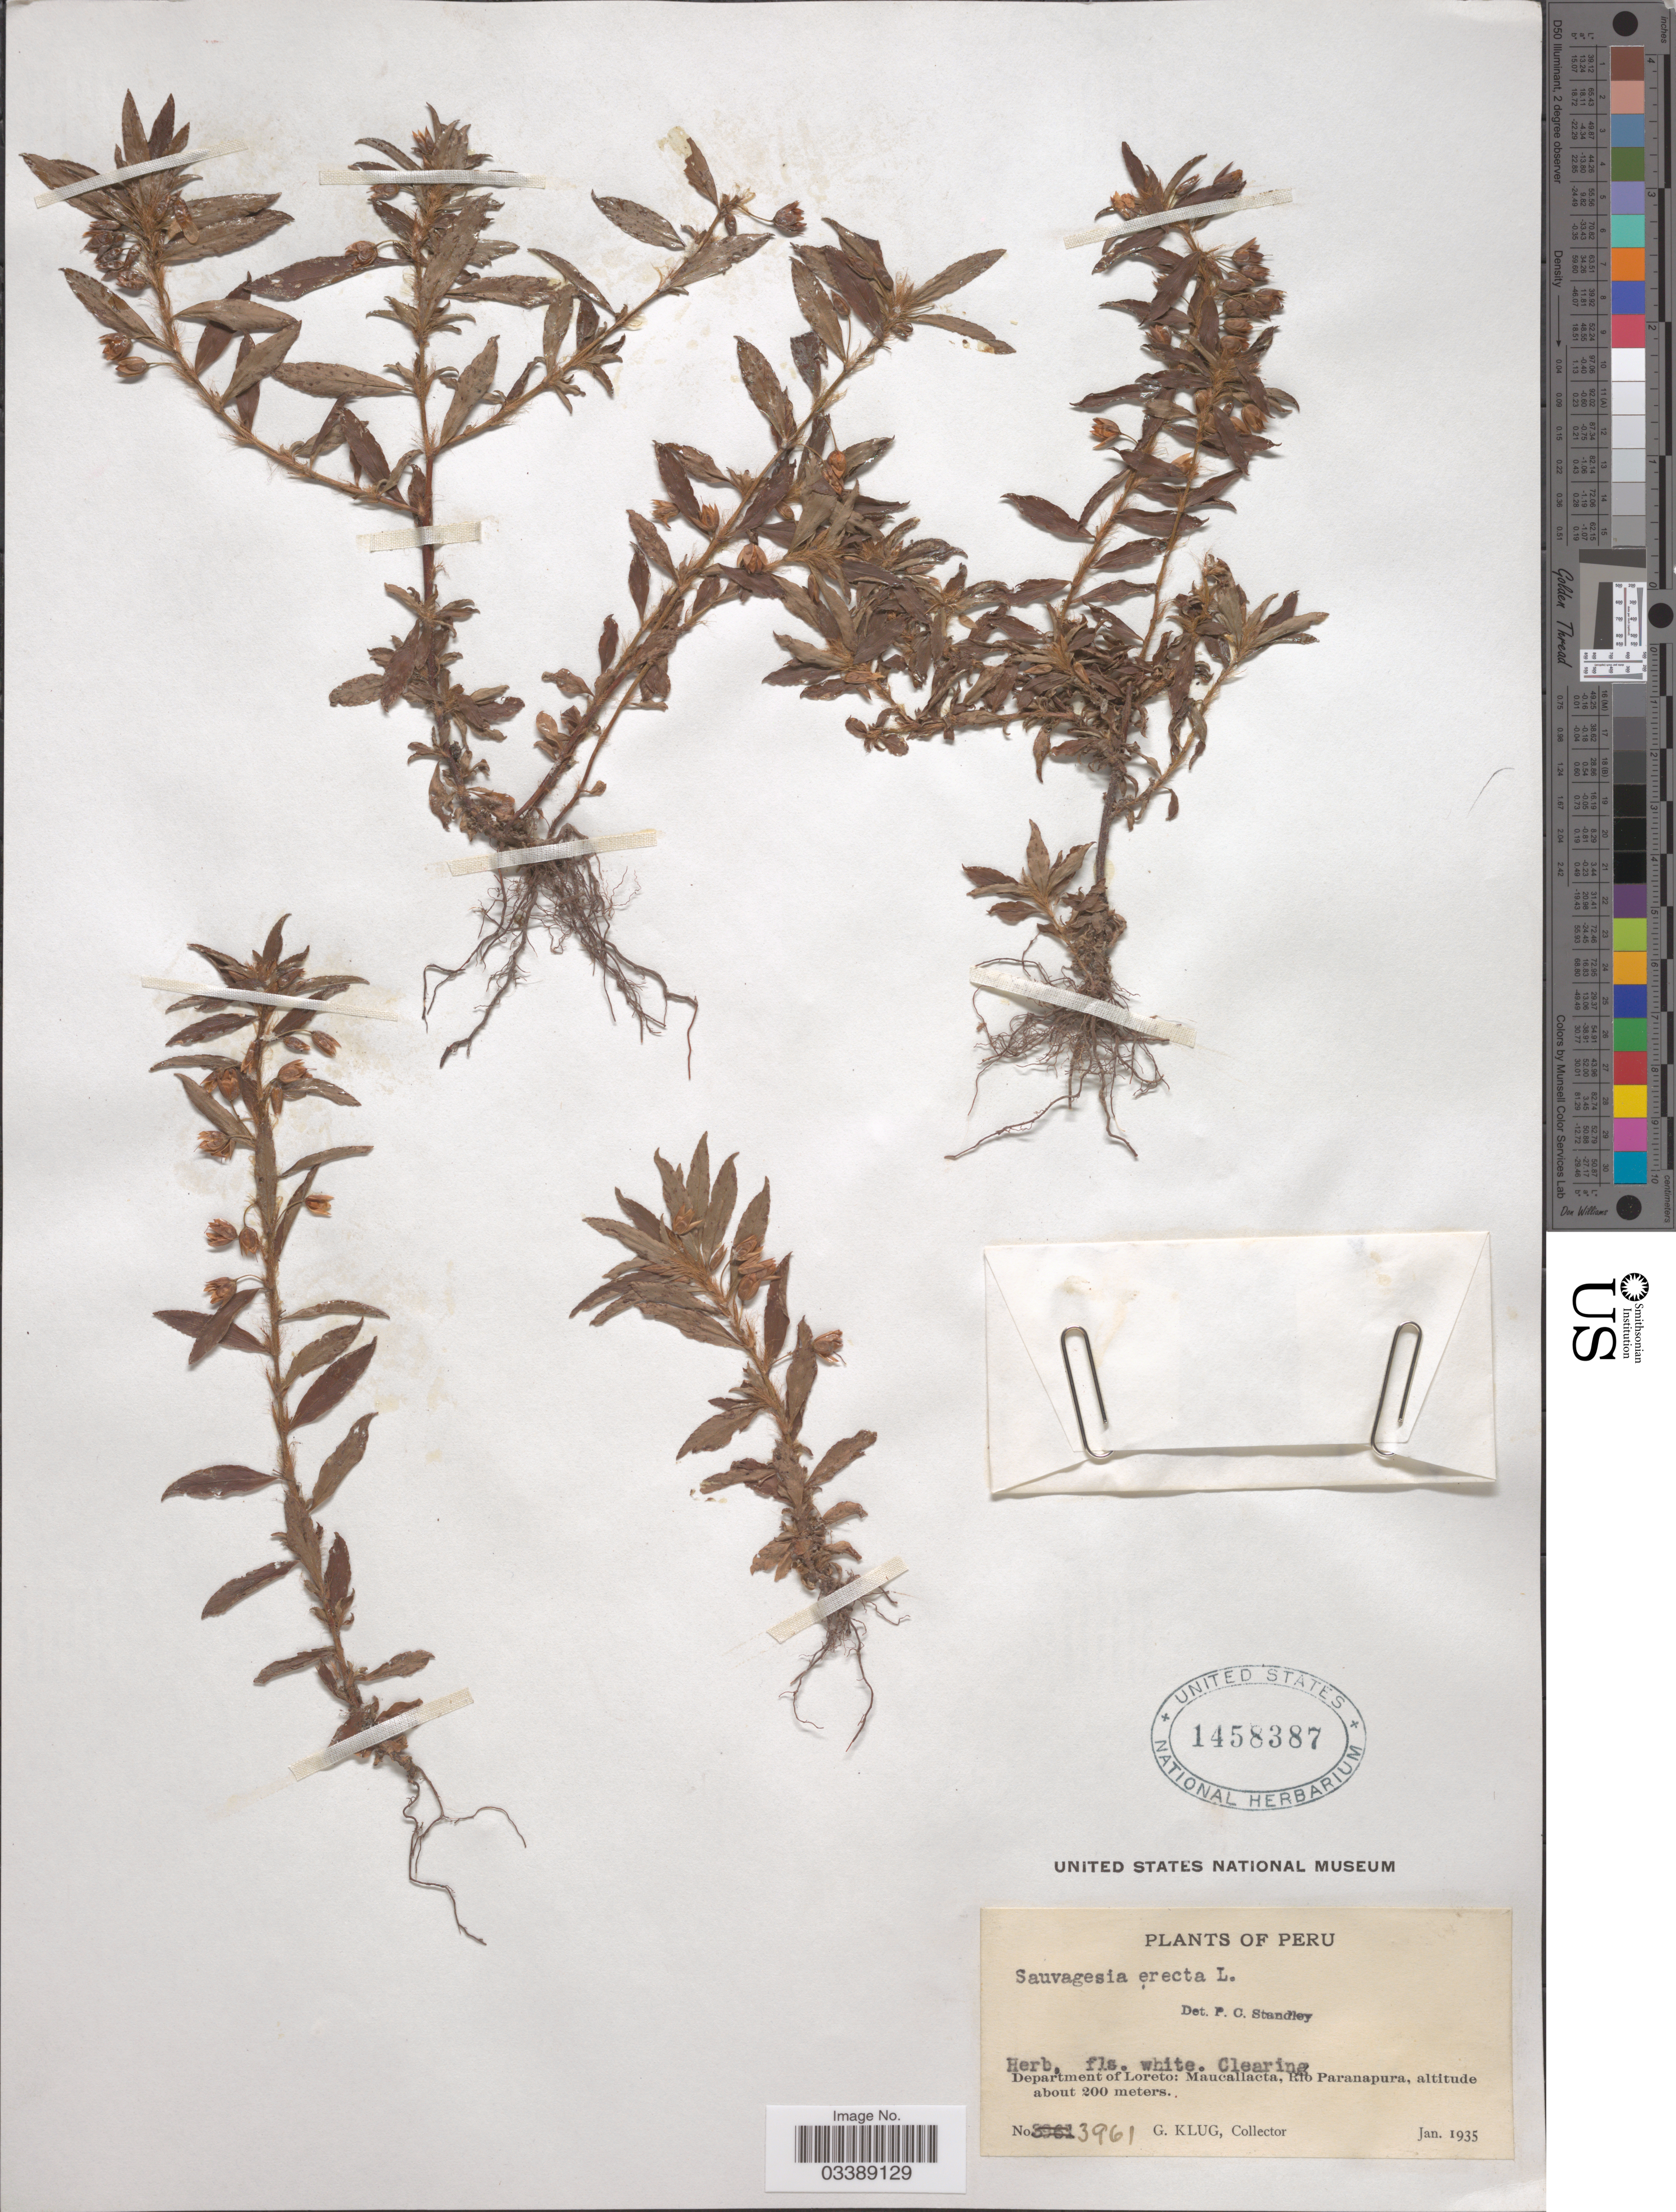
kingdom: Plantae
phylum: Tracheophyta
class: Magnoliopsida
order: Malpighiales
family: Ochnaceae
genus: Sauvagesia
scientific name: Sauvagesia erecta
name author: L.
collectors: G. Klug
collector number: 3961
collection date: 1935-01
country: Peru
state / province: Loreto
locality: Department of Loreto: Maucallacta, Rio Paranapura.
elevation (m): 200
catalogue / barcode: US 1458387